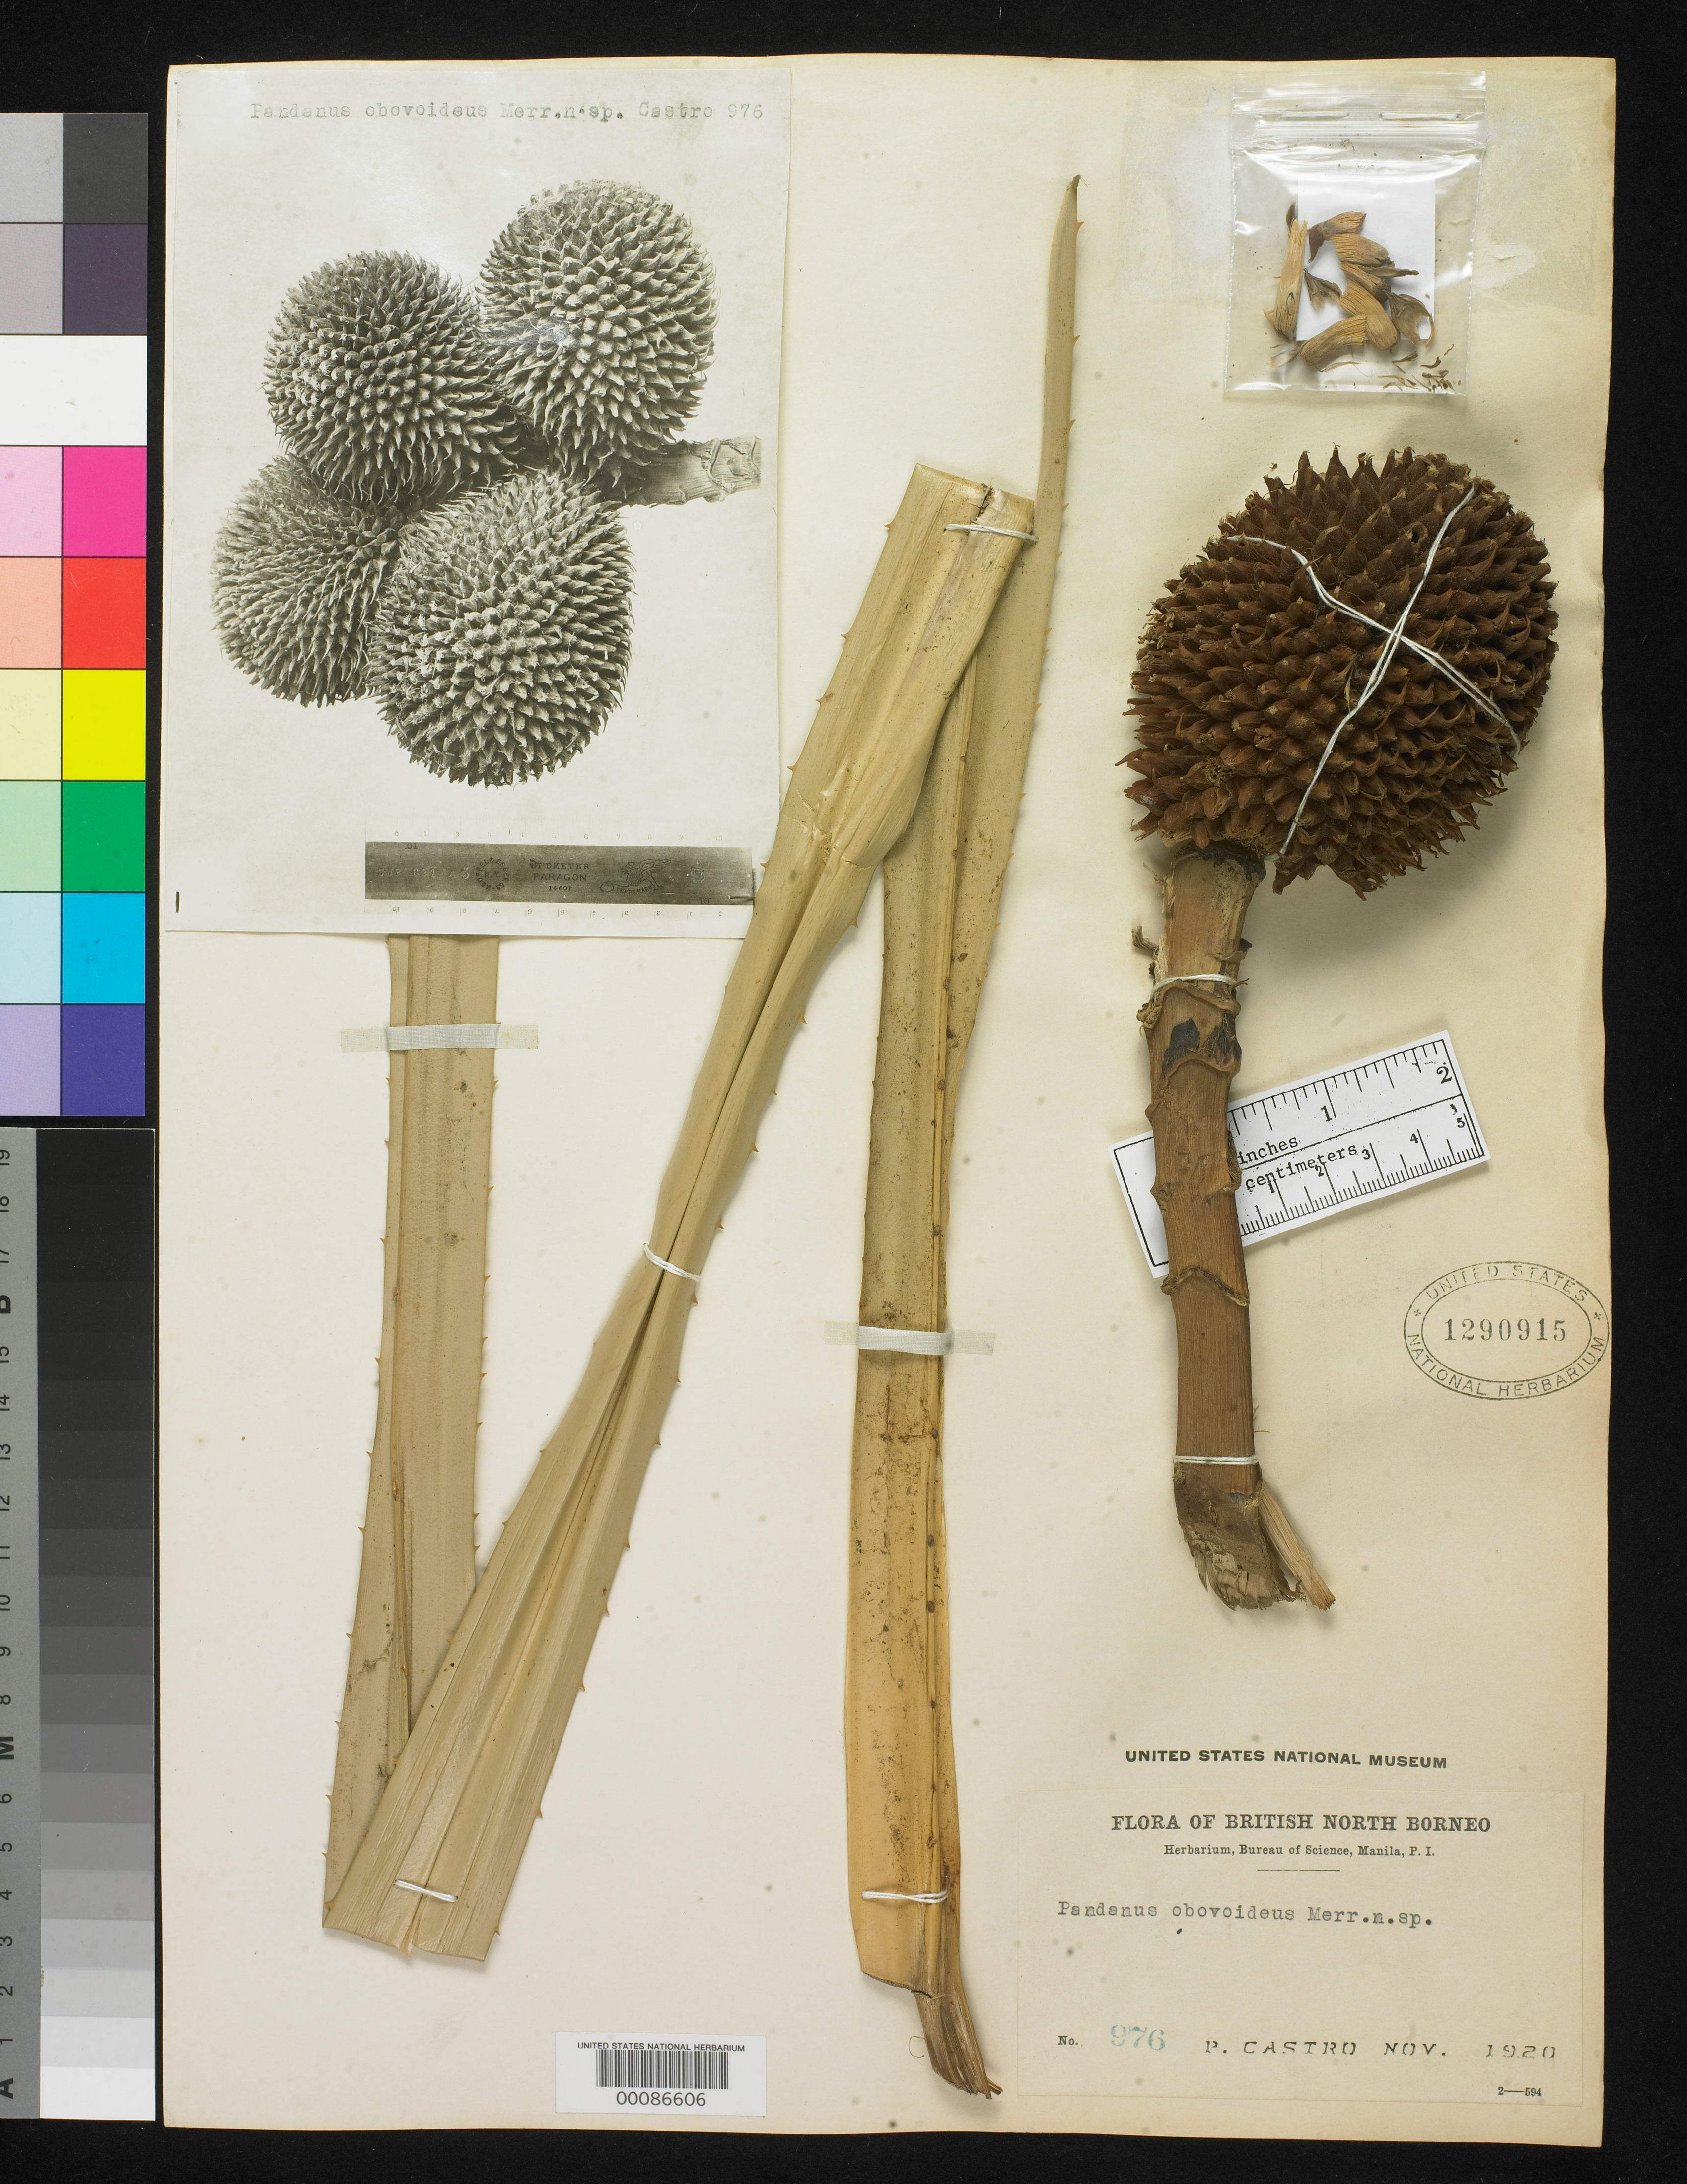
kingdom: Plantae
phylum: Tracheophyta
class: Liliopsida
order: Pandanales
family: Pandanaceae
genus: Pandanus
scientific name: Pandanus obovoideus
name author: Merr.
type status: Isotype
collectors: P. Castro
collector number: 976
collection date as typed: Nov 1920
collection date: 1920-11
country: Malaysia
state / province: Sabah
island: Borneo Island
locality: British North Borneo.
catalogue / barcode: US 1290915